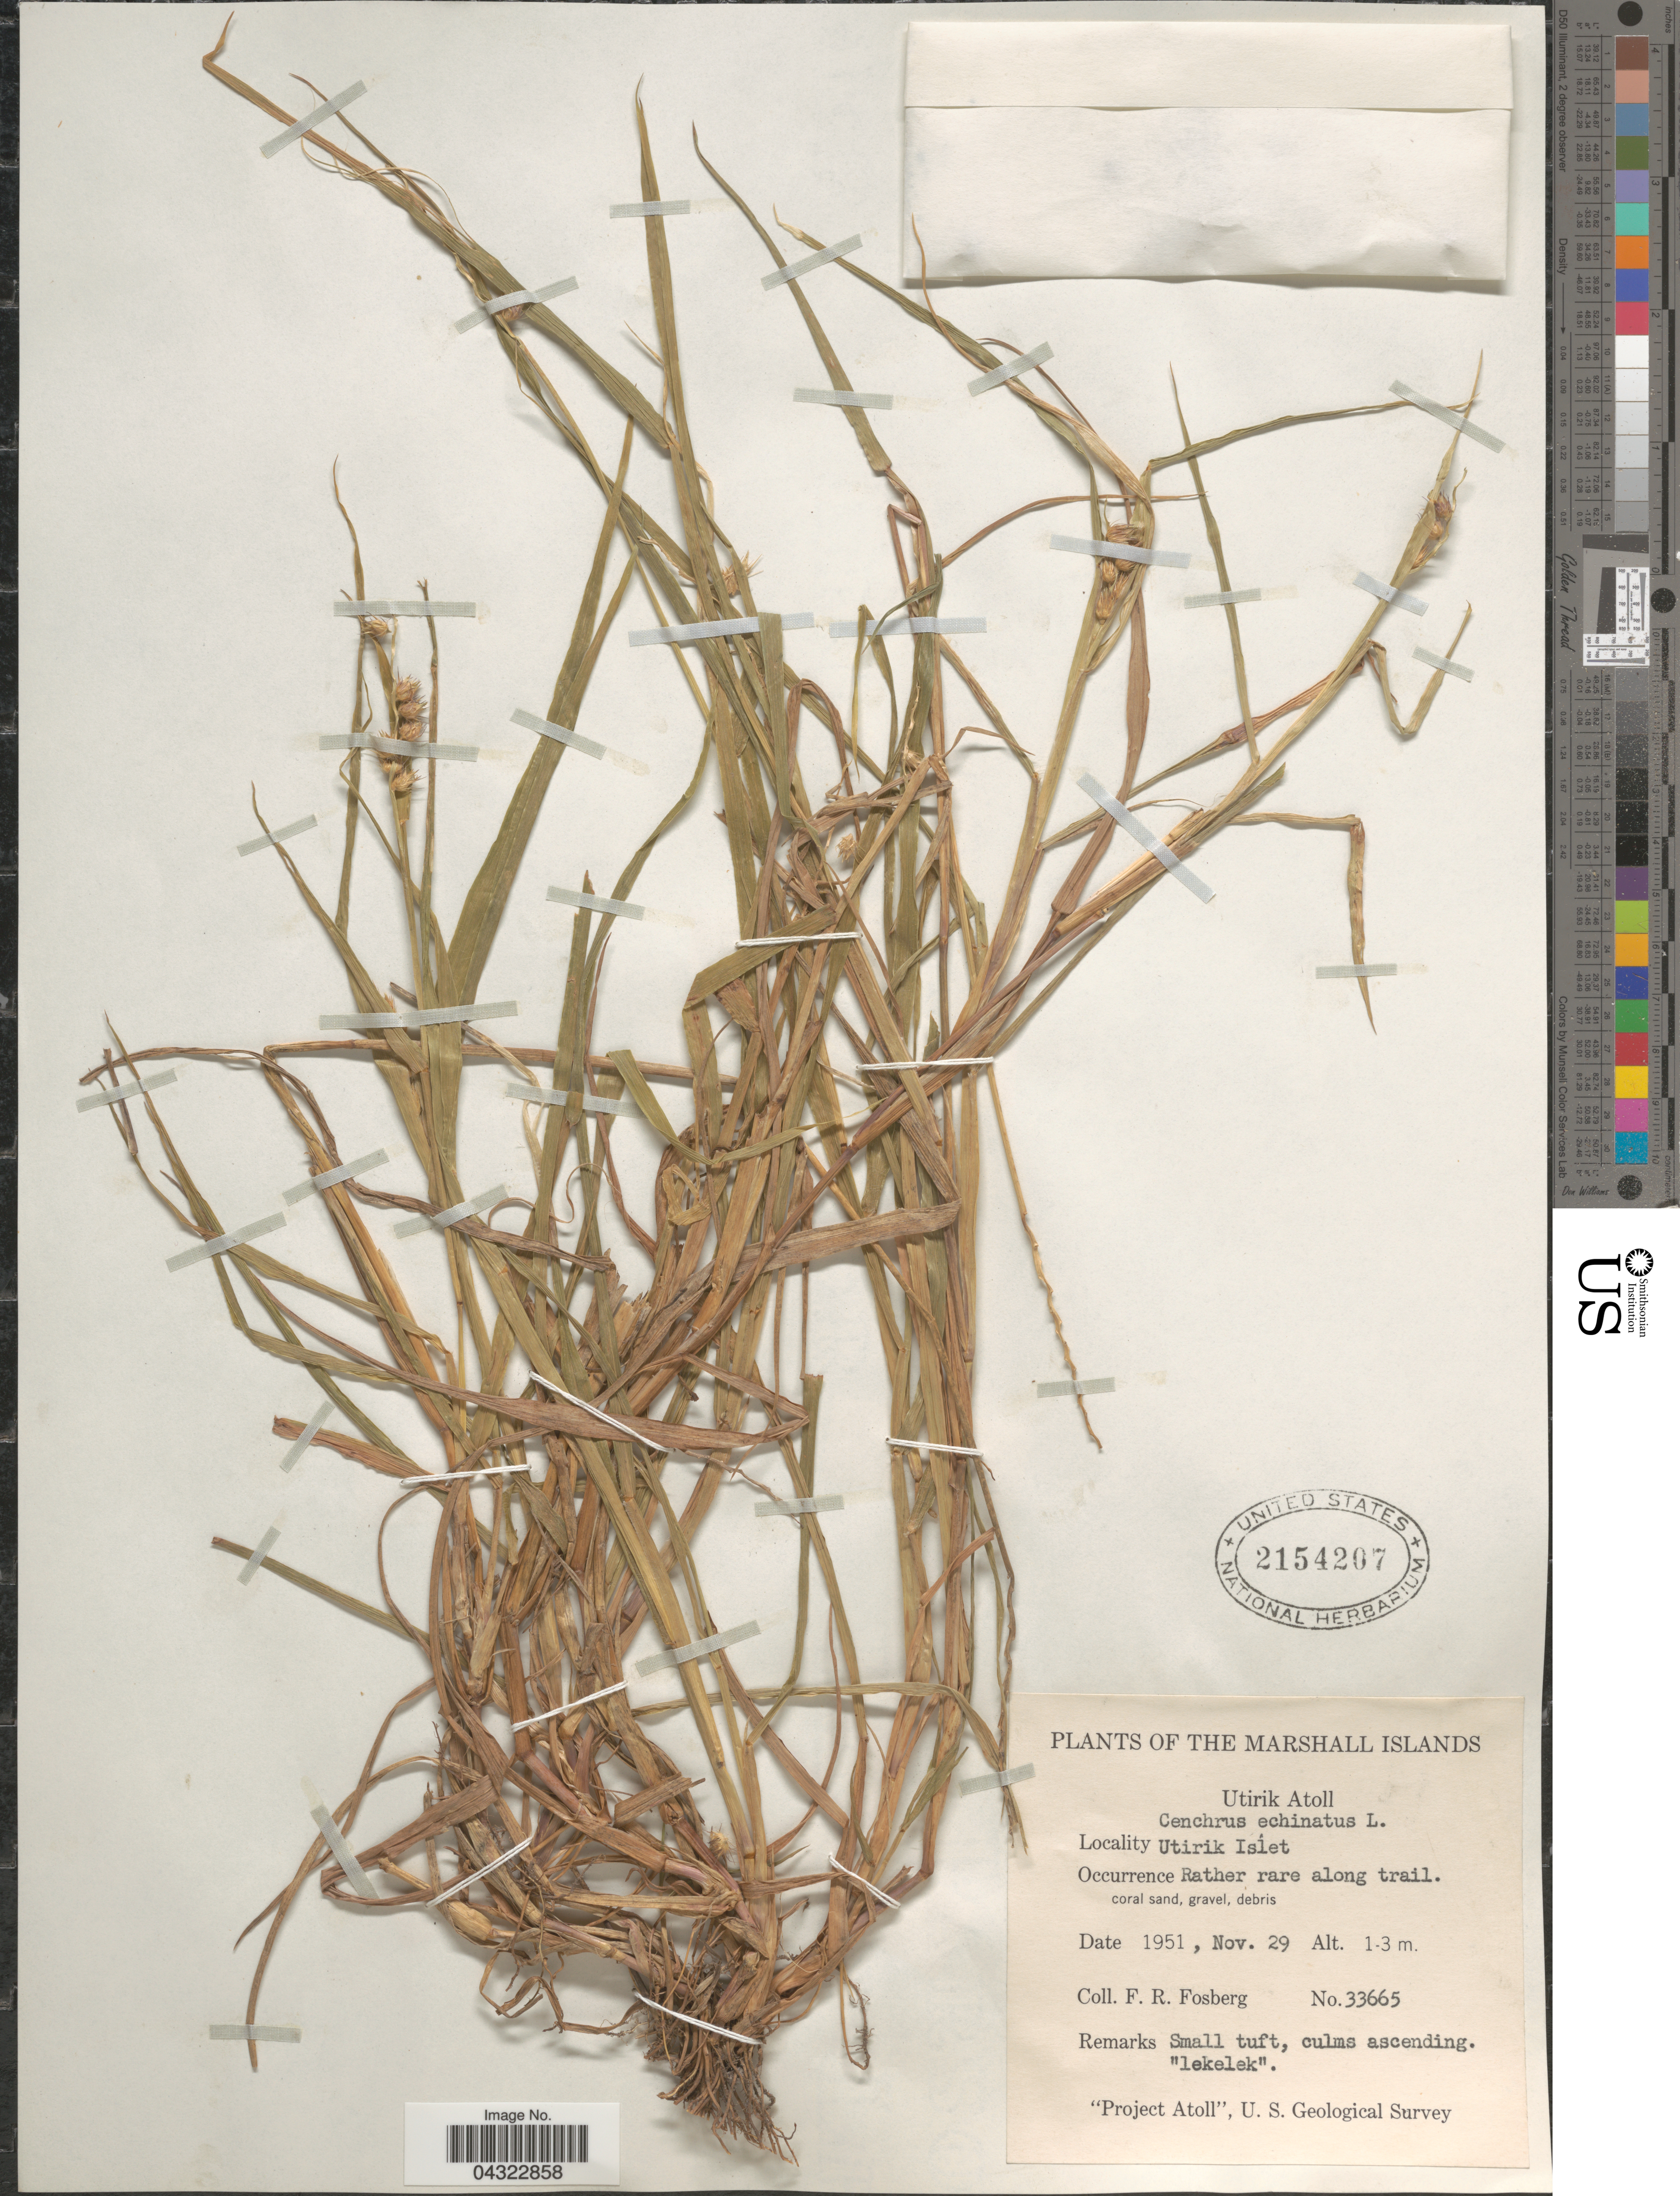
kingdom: Plantae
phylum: Tracheophyta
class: Liliopsida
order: Poales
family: Poaceae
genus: Cenchrus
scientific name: Cenchrus echinatus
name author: L.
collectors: F. R. Fosberg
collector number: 33665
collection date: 1951-11-29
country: Marshall Islands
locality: Utirik Atoll. Utirik Islet. "Project Atoll", U.S. Geological Survey.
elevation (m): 1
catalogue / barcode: US 2154207